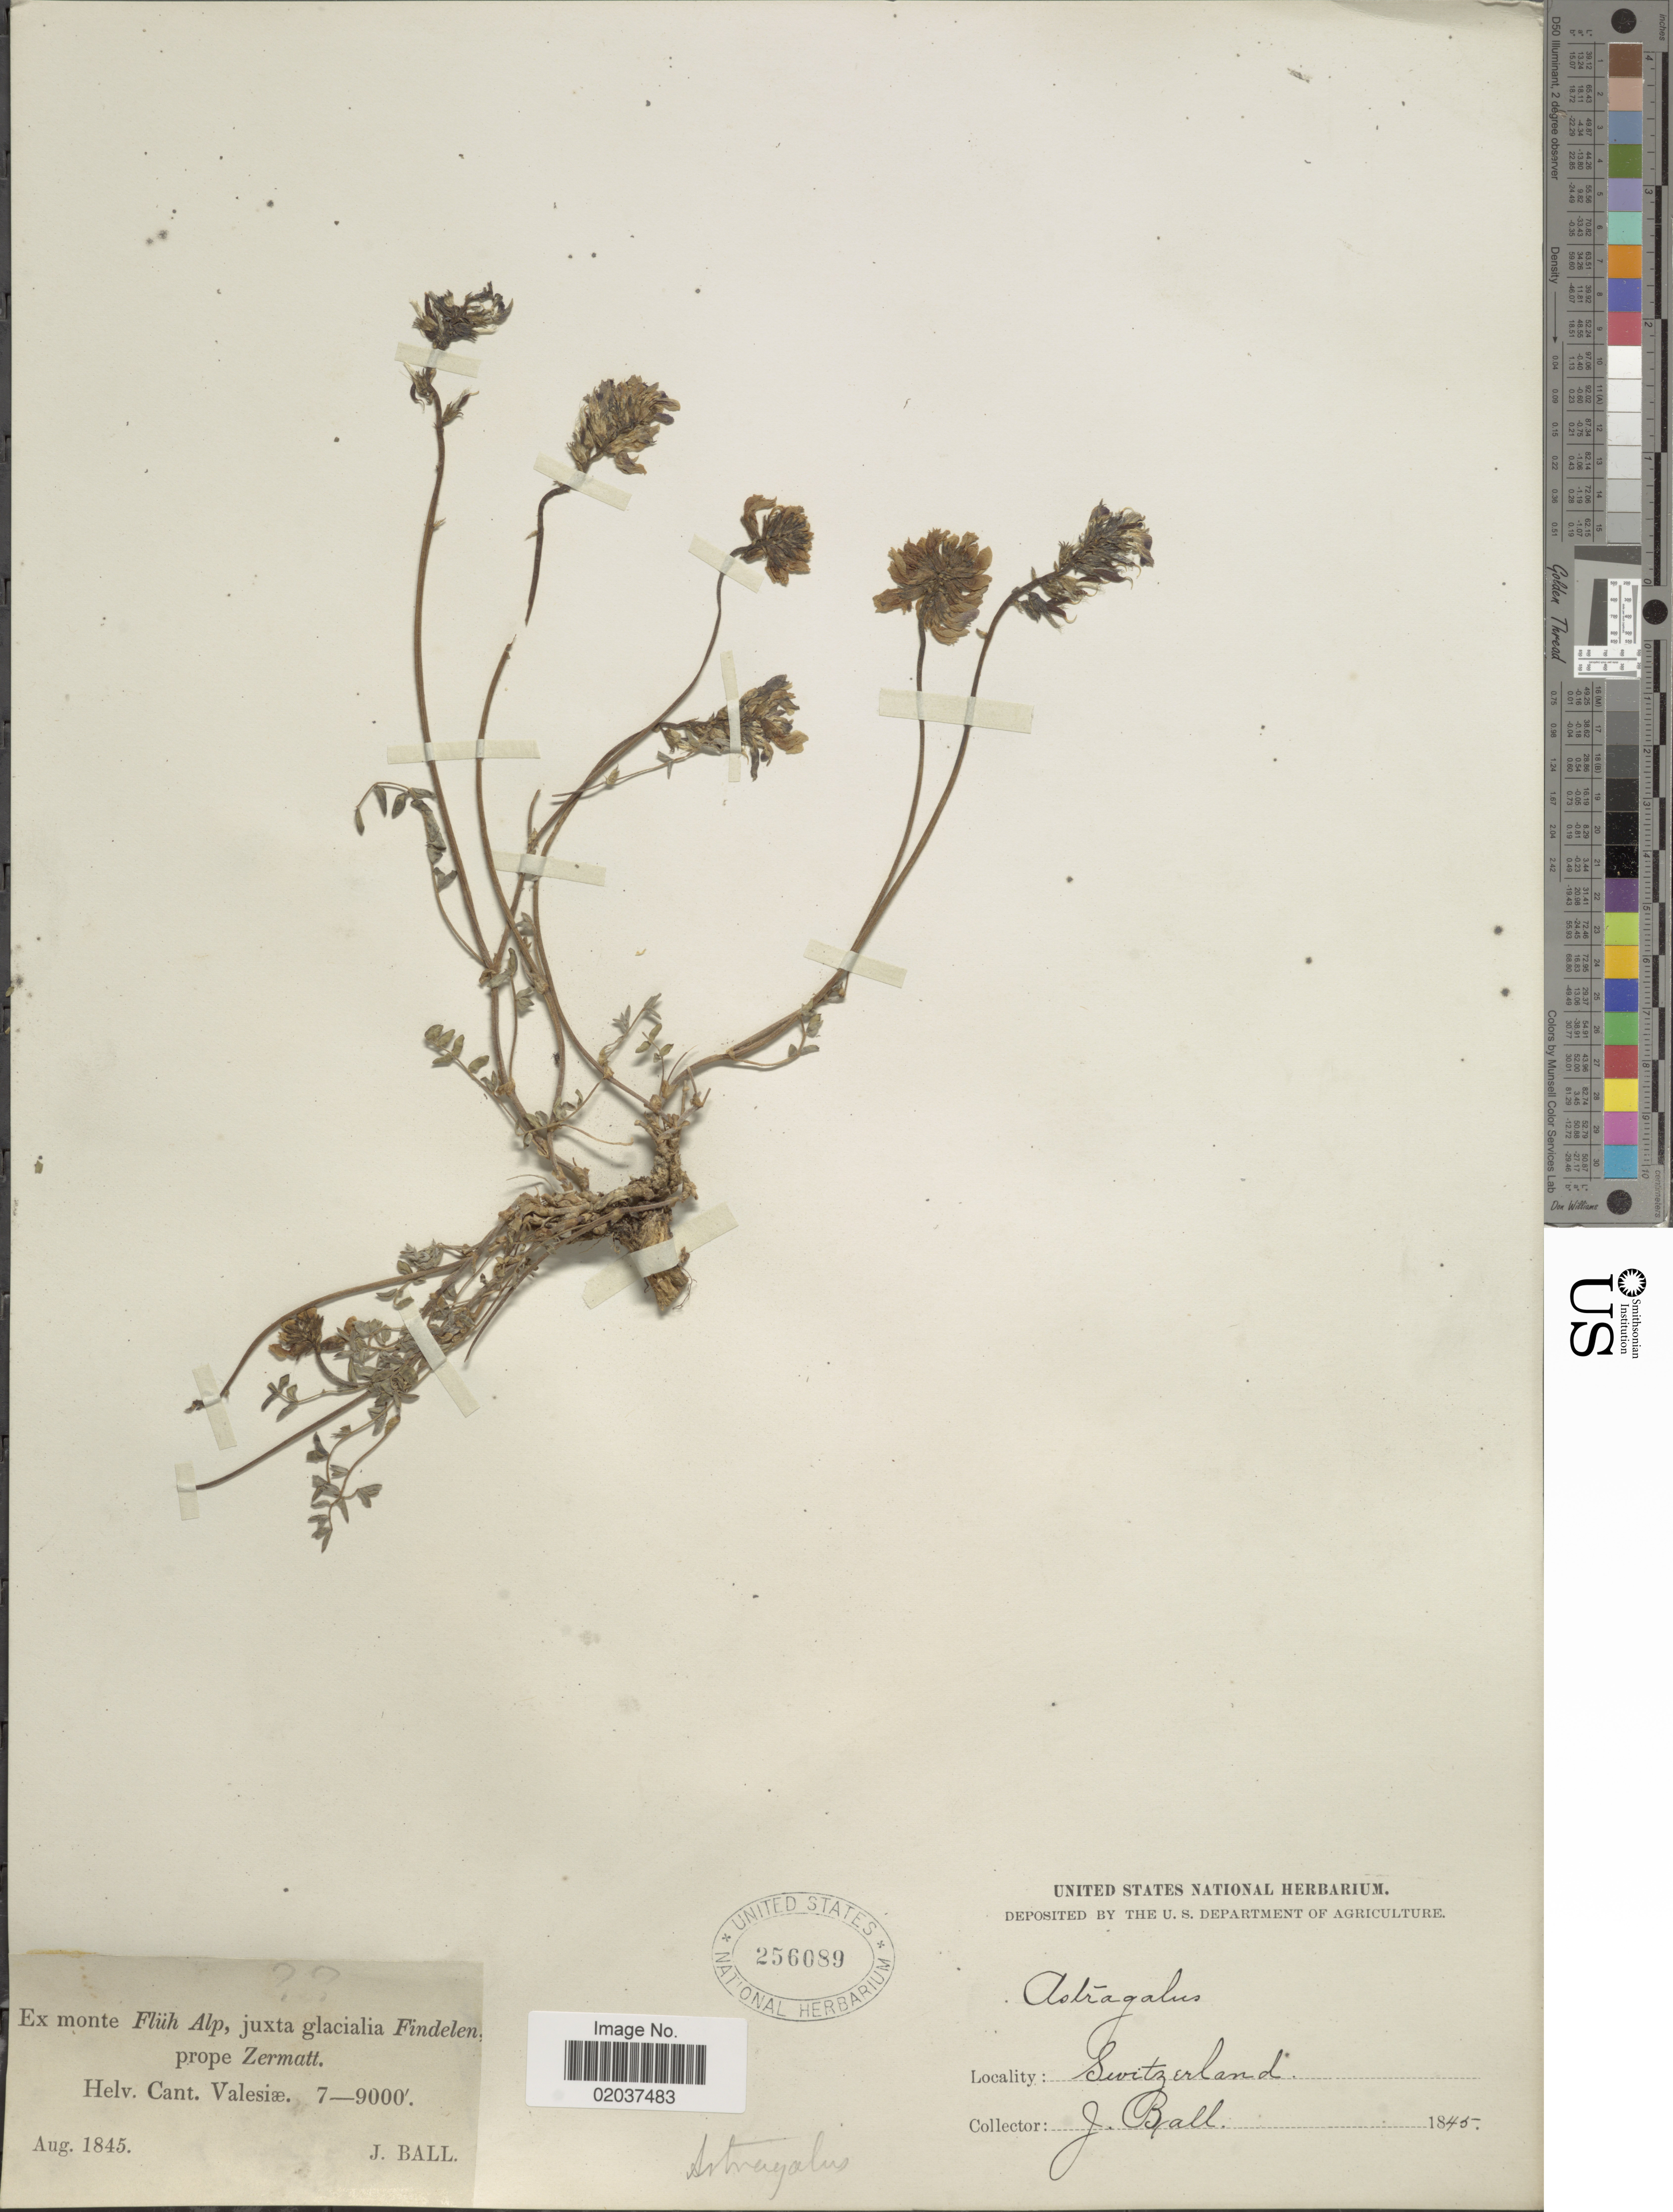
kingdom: Plantae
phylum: Tracheophyta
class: Magnoliopsida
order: Fabales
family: Fabaceae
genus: Astragalus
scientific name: Astragalus sp.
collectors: J. Ball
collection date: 1845-08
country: Switzerland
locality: Ex monte Fluh Alp, juxta glacialia Findelen, prope Zermatt, Helv. Cant. Valesiae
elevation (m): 2134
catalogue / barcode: US 256089